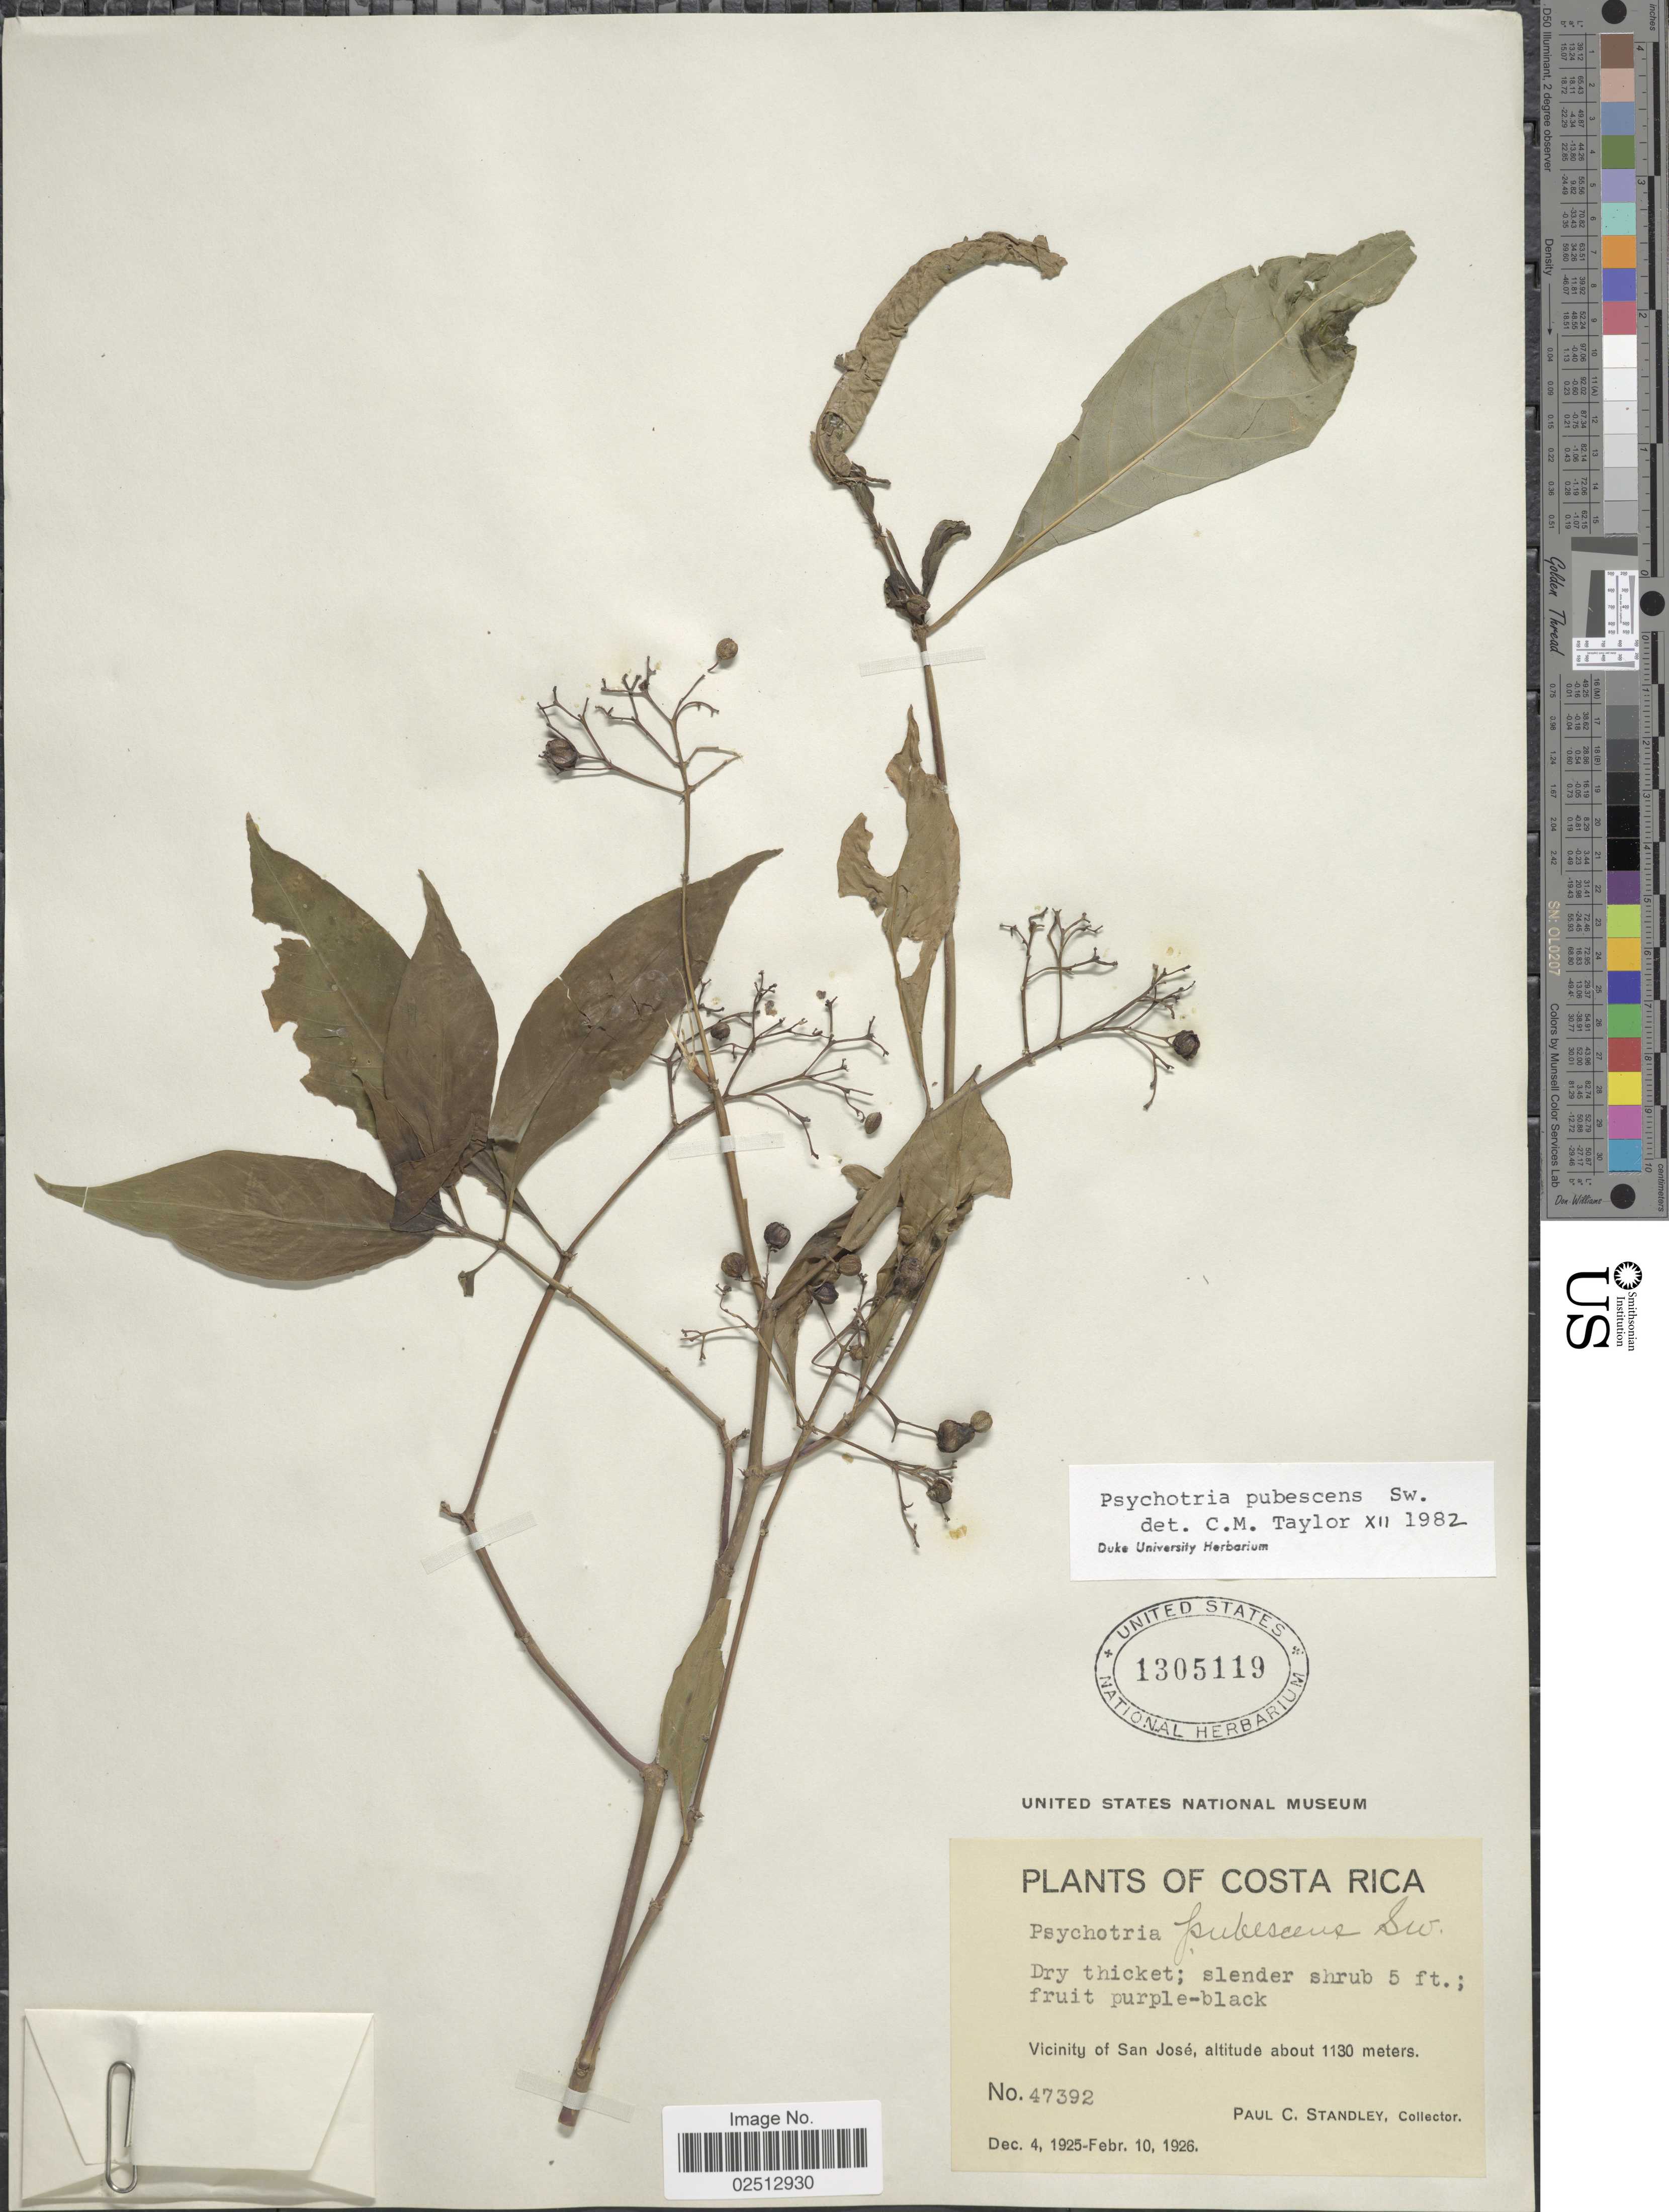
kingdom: Plantae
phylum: Tracheophyta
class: Magnoliopsida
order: Gentianales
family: Rubiaceae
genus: Psychotria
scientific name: Psychotria pubescens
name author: Sw.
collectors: P. C. Standley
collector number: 47392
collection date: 1925-12-04/1926-02-10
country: Costa Rica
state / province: San José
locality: Vicinity of San Jose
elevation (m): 1130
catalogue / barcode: US 1305119